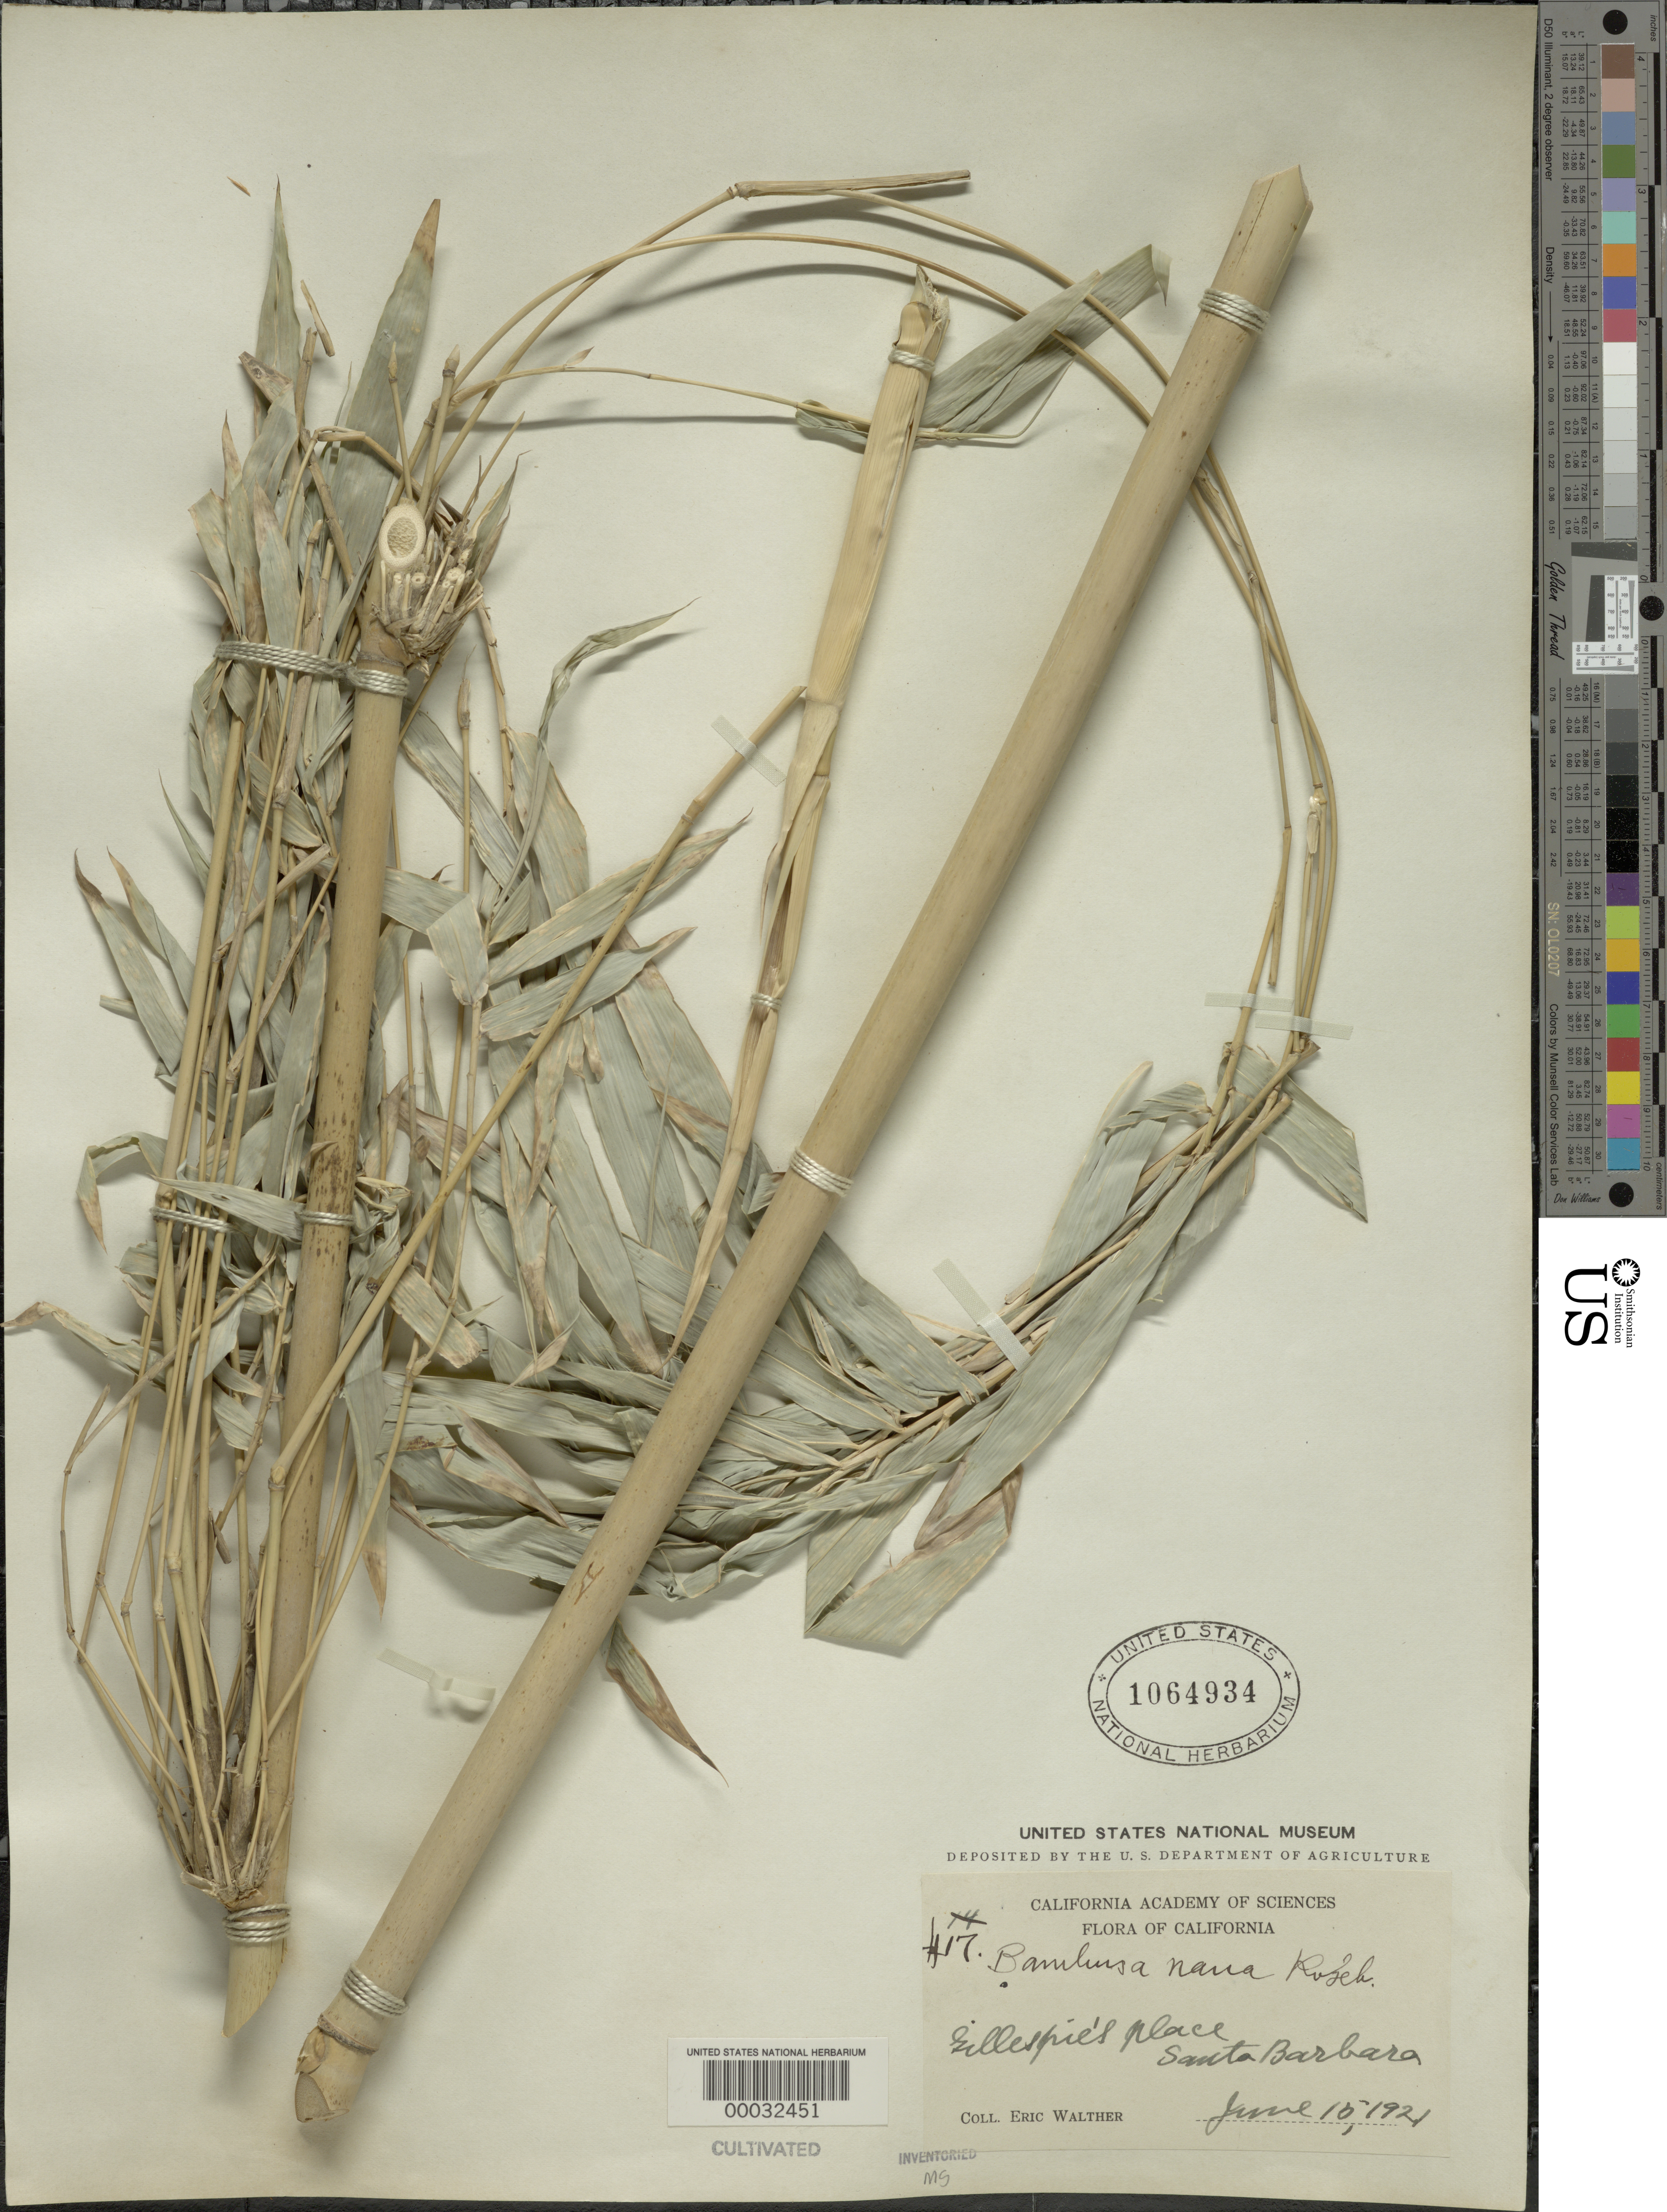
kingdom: Plantae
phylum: Tracheophyta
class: Liliopsida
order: Poales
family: Poaceae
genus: Bambusa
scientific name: Bambusa multiplex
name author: (Lour.) Raeusch. ex Schult. & Schult. f.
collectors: E. Walther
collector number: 17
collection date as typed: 15 Jun 1921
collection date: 1921-06-15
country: United States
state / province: California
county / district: Santa Barbara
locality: Santa barbara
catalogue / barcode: US 1064934